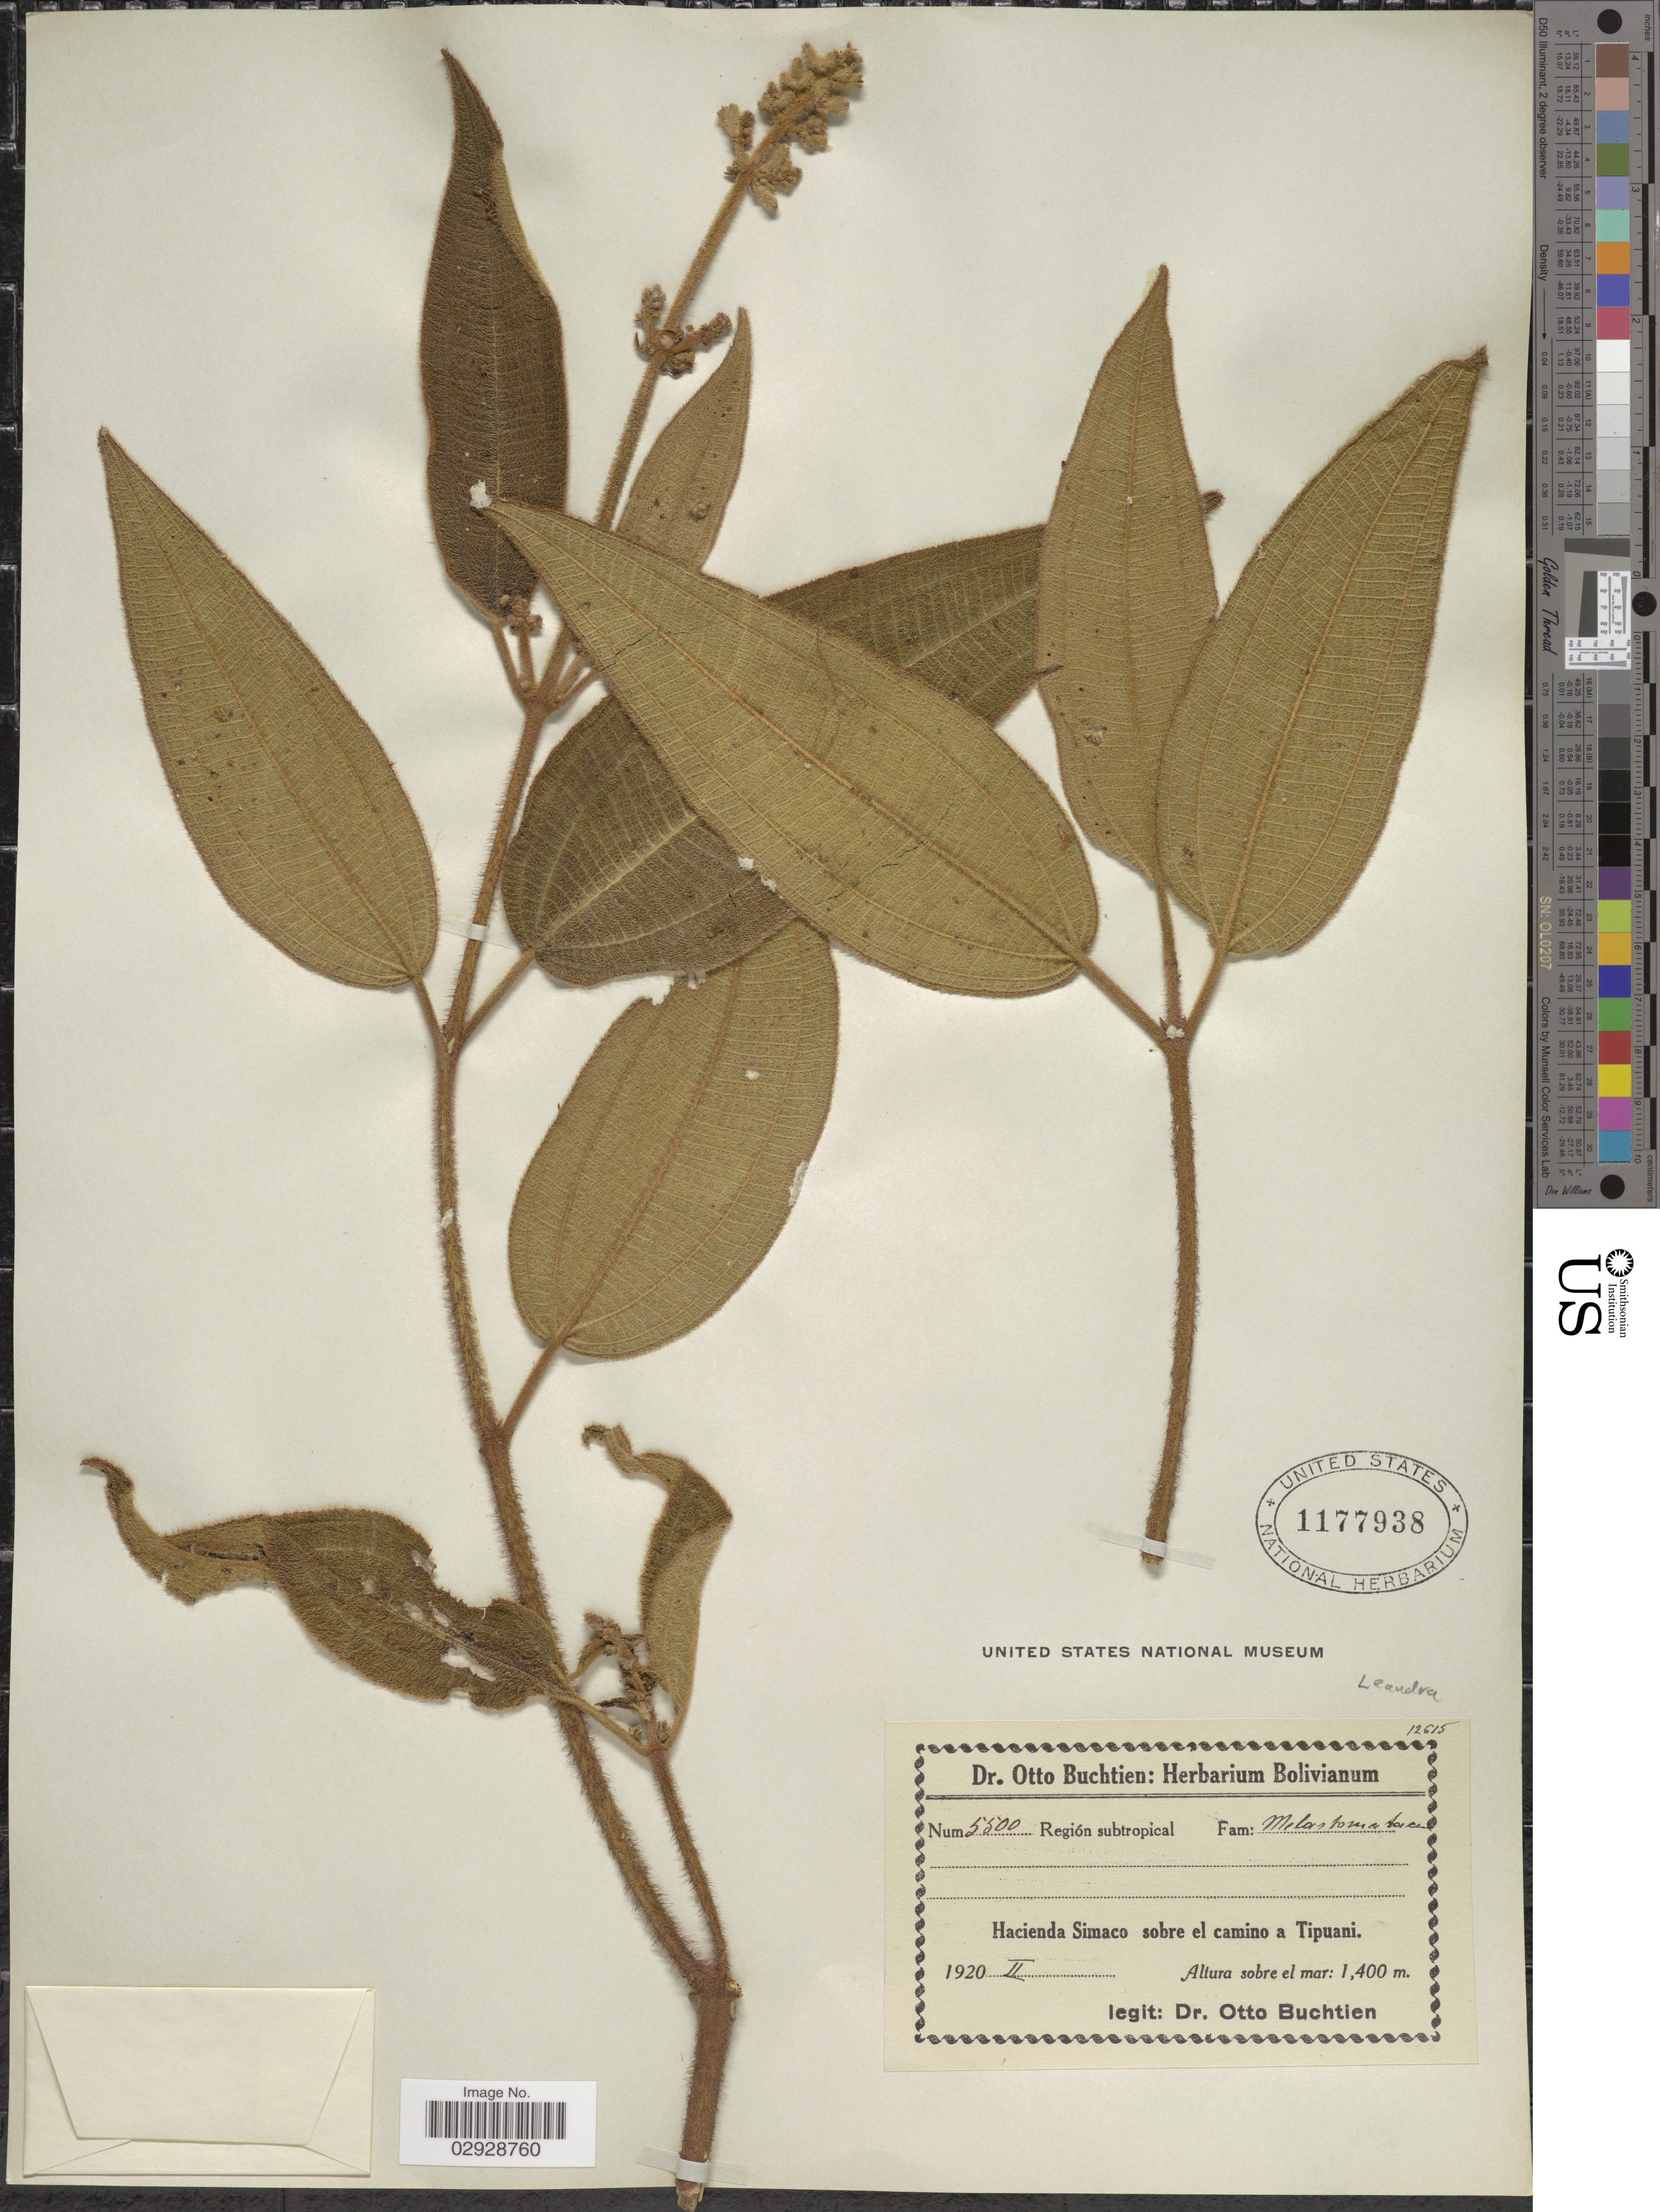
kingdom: Plantae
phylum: Tracheophyta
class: Magnoliopsida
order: Myrtales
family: Melastomataceae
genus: Leandra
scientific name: Leandra crenata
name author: (D. Don) Cogn.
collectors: O. Buchtien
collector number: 5500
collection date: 1920-02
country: Bolivia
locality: Hacienda Simaco sobre el camino a Tipuani.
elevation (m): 1400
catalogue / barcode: US 1177938